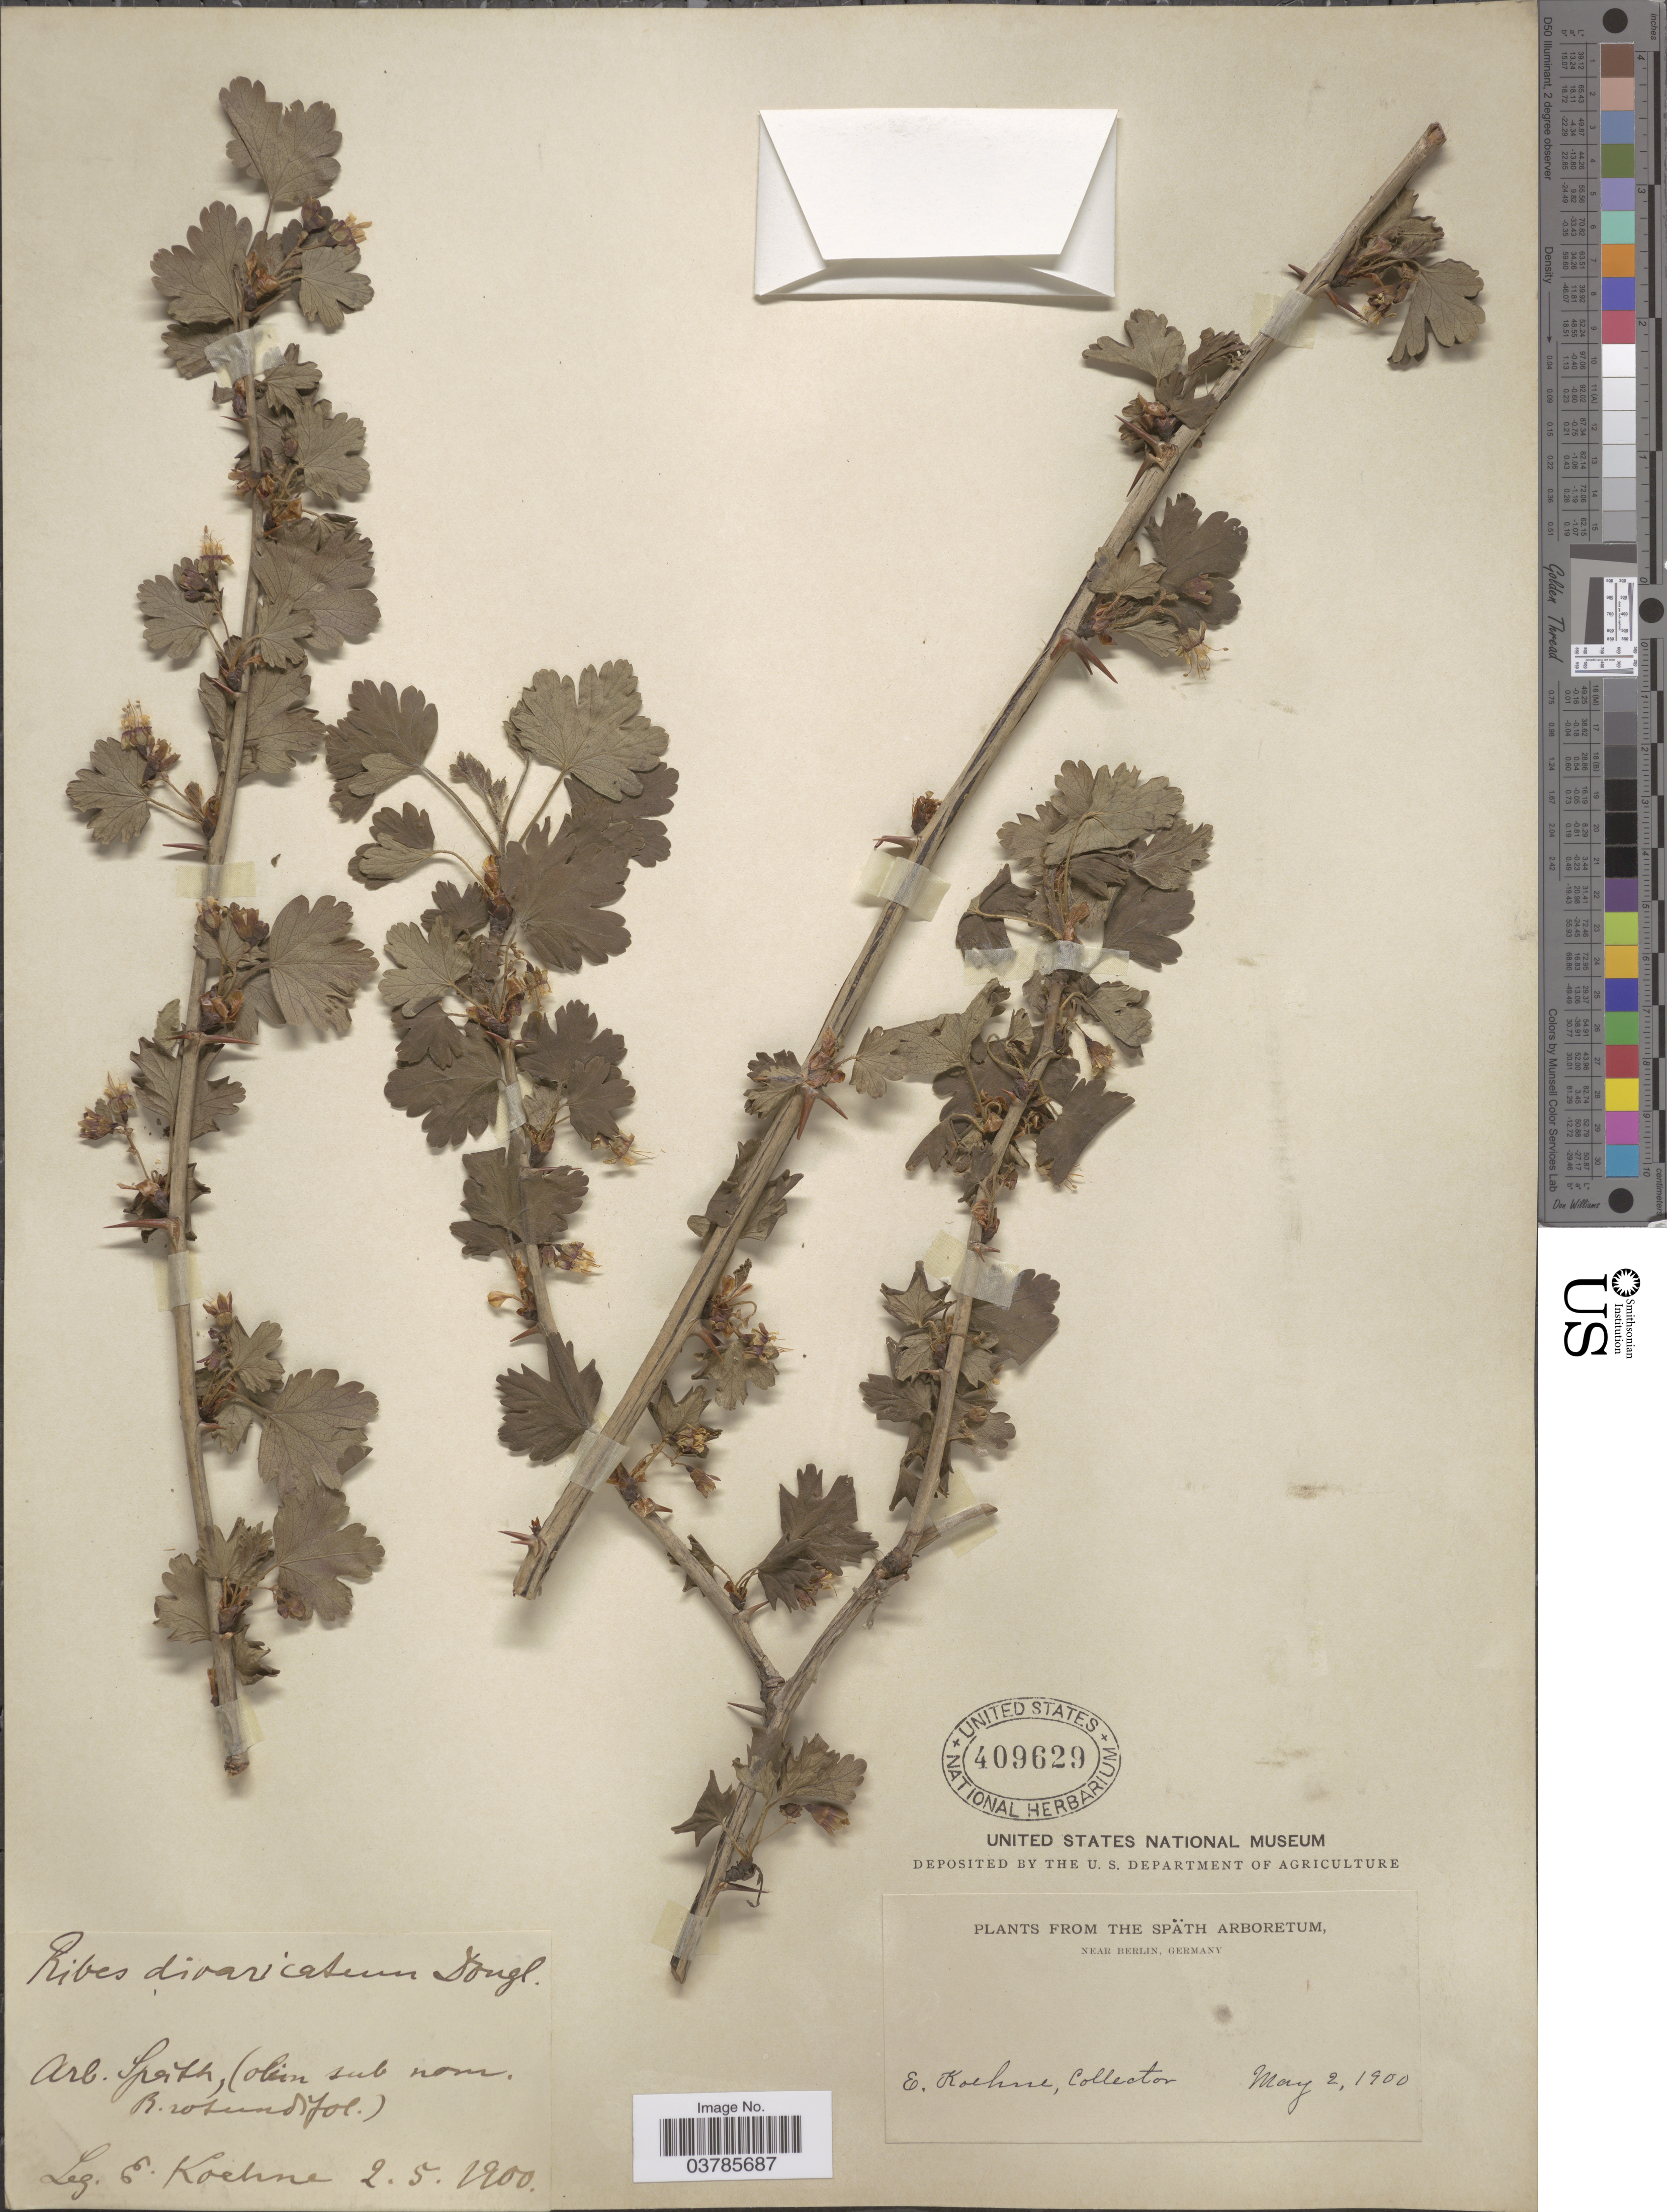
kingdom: Plantae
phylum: Tracheophyta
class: Magnoliopsida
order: Saxifragales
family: Grossulariaceae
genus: Ribes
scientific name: Ribes divaricatum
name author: Douglas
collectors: E. Koehne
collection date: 1900-05-02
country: Germany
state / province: Berlin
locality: The Späth Arboretum, near Berlin.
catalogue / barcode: US 409629